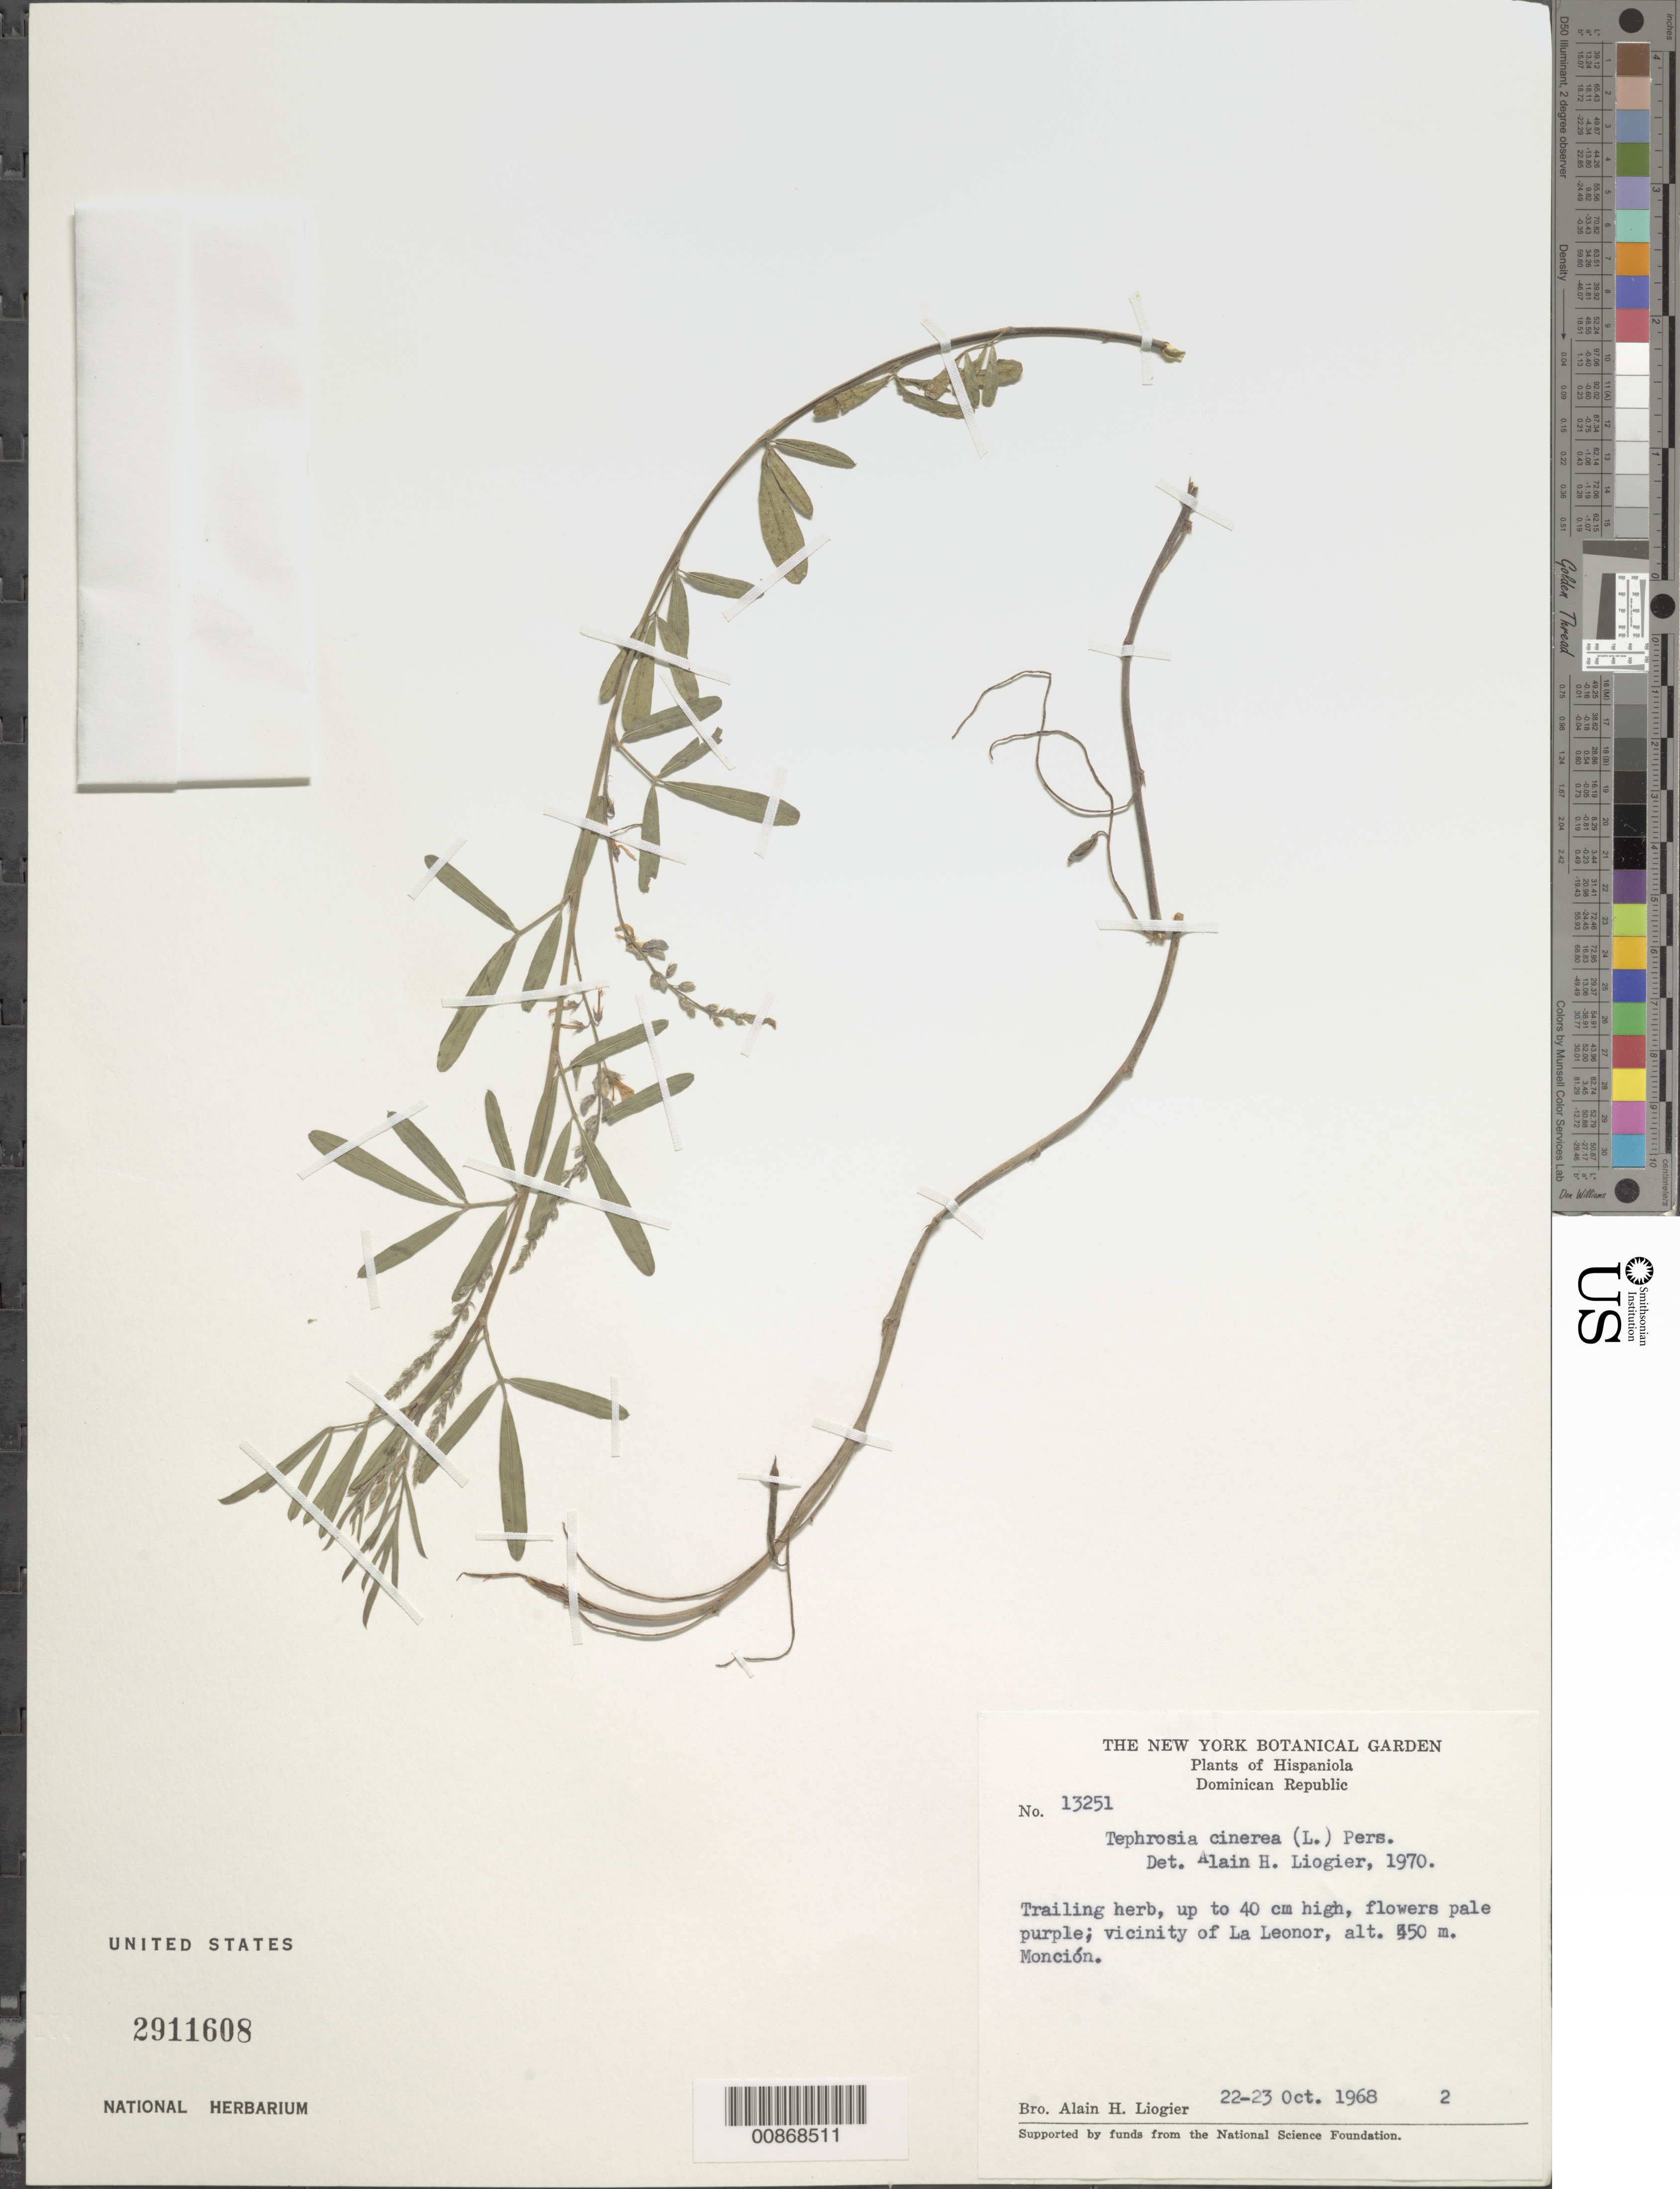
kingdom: Plantae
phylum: Tracheophyta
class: Magnoliopsida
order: Fabales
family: Fabaceae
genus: Tephrosia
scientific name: Tephrosia cinerea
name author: (L.) Pers.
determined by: Liogier, Alain H.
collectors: A. H. Liogier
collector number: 13251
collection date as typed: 22 Oct 1968 to 23 Oct 1968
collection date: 1968-10-22/1968-10-23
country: Dominican Republic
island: Hispaniola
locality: Vicinity of La Leonor, Monción.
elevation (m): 450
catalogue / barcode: US 2911608